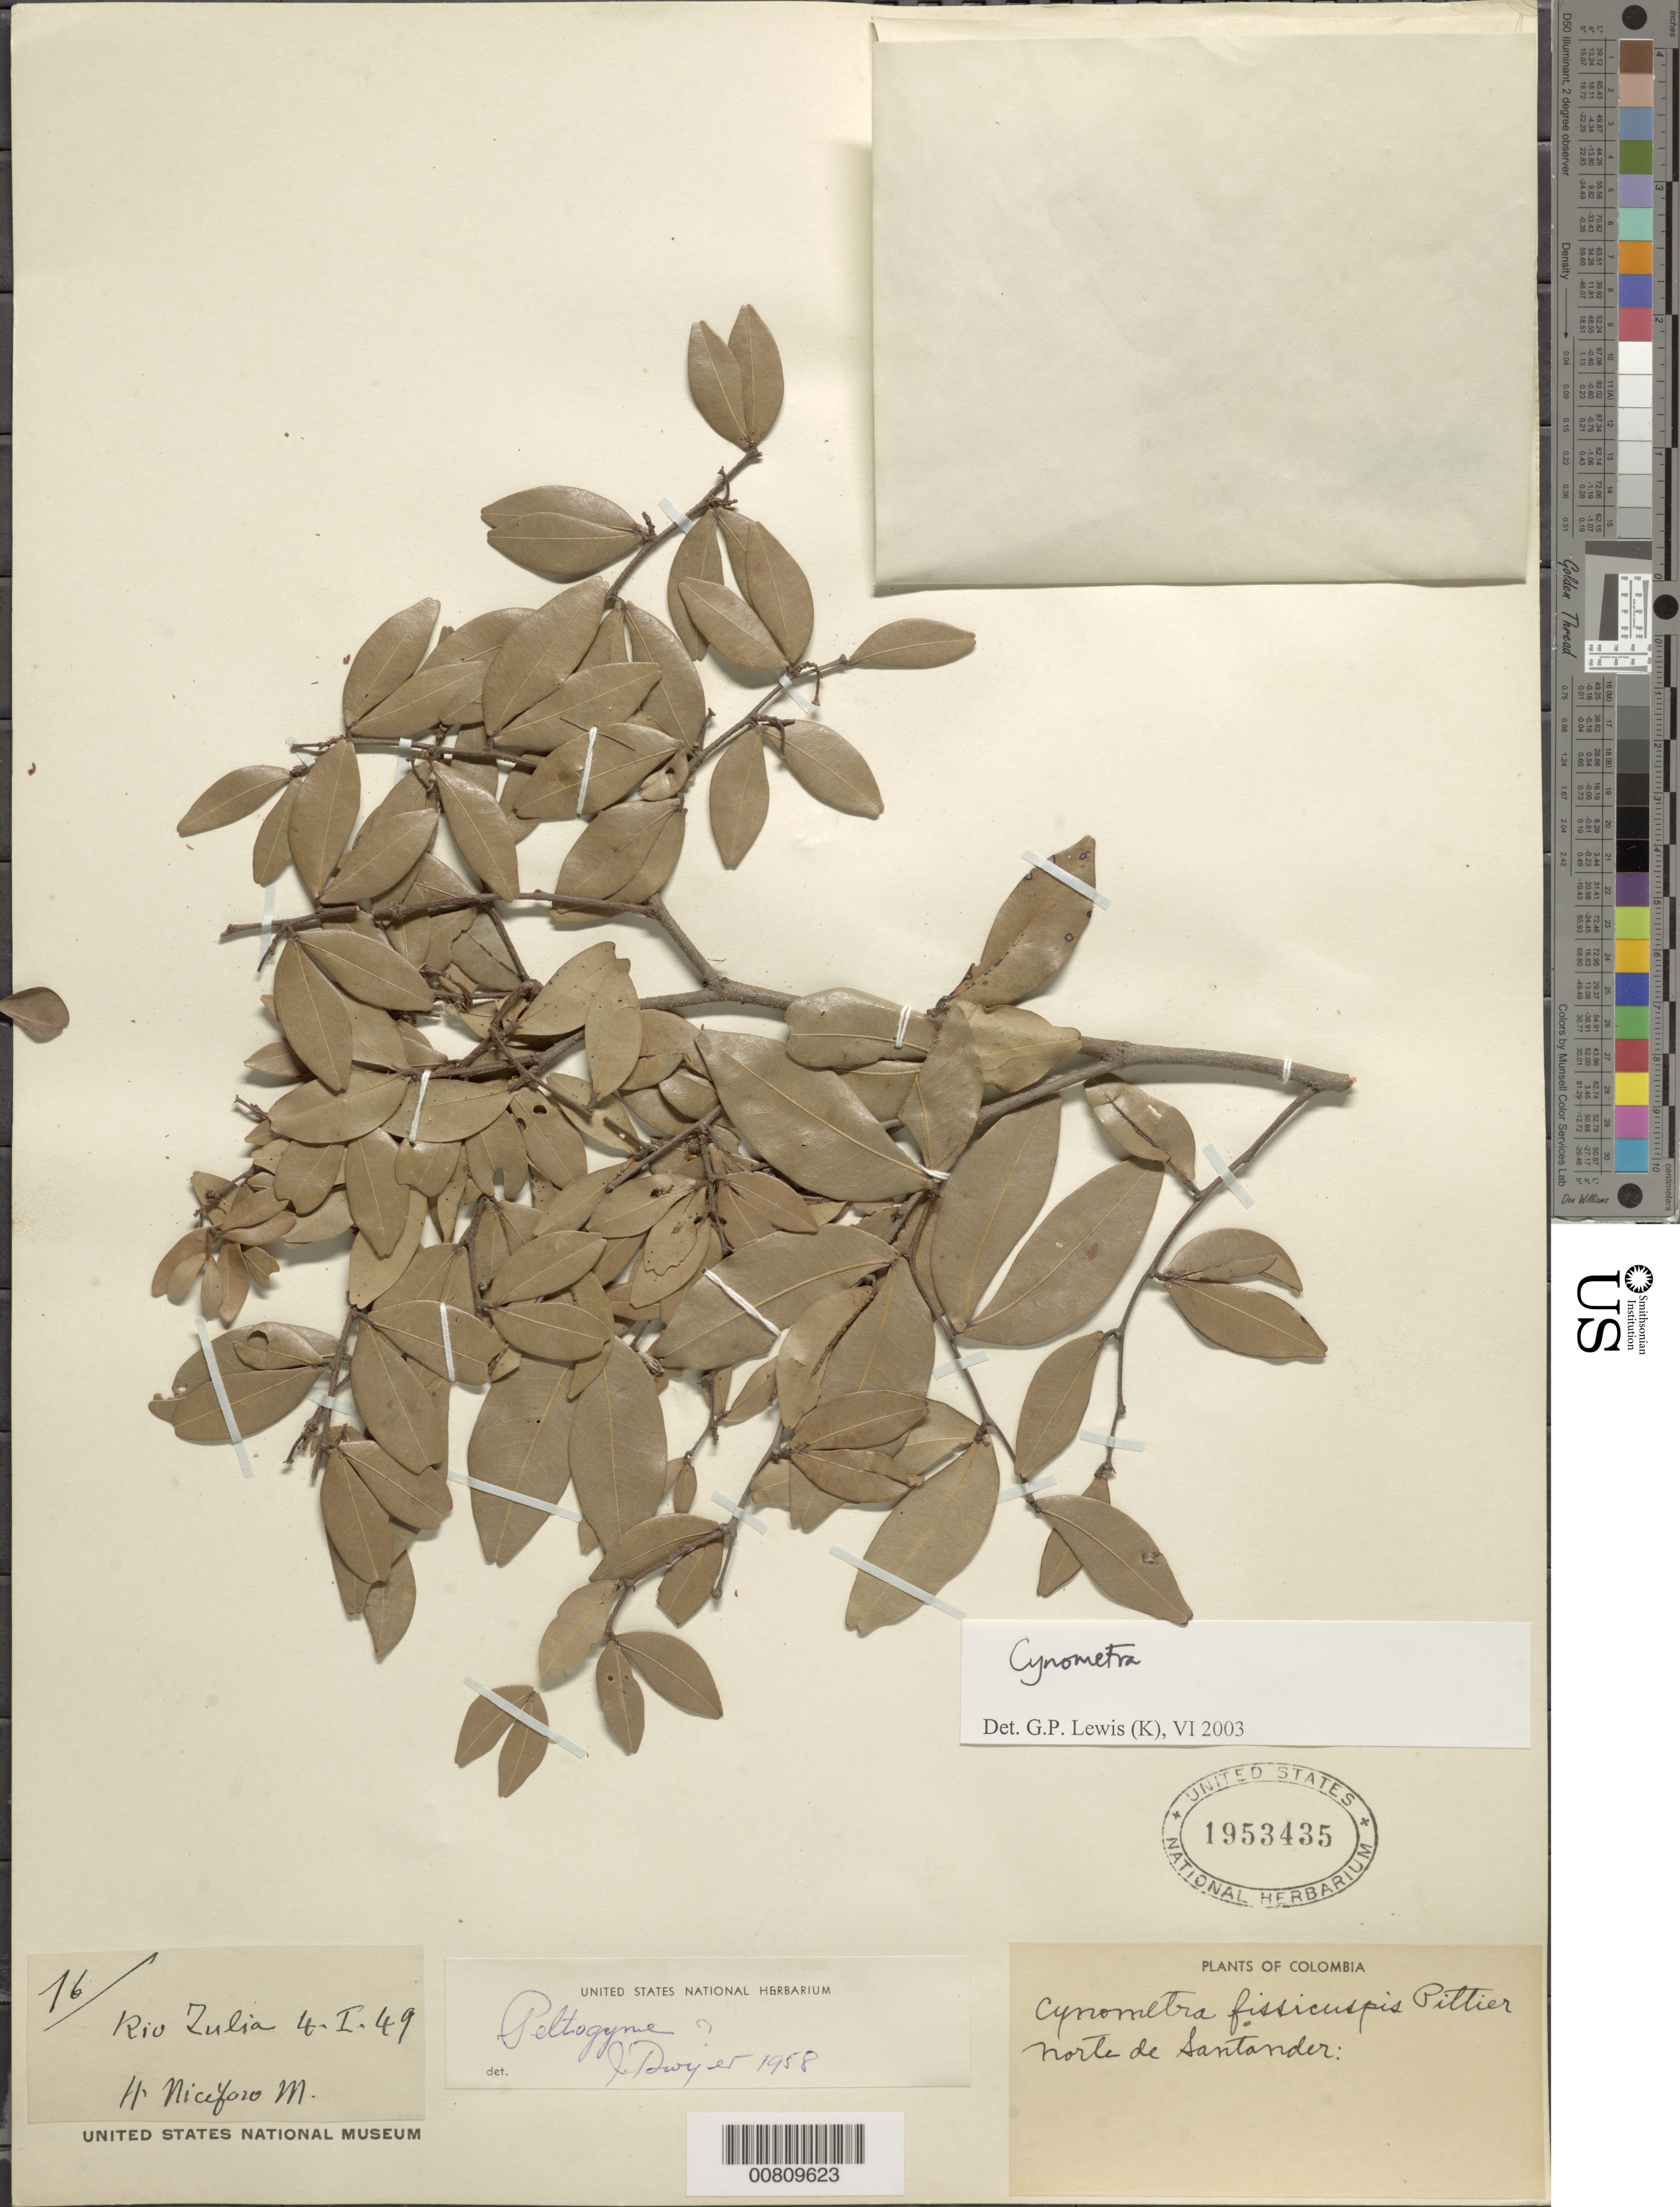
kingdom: Plantae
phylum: Tracheophyta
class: Magnoliopsida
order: Fabales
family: Fabaceae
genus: Cynometra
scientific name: Cynometra sp.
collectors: M. Niceforo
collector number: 16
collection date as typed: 04 Jan 1949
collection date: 1949-01-04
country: Colombia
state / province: Norte de Santander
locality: Rio Zulia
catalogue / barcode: US 1953435